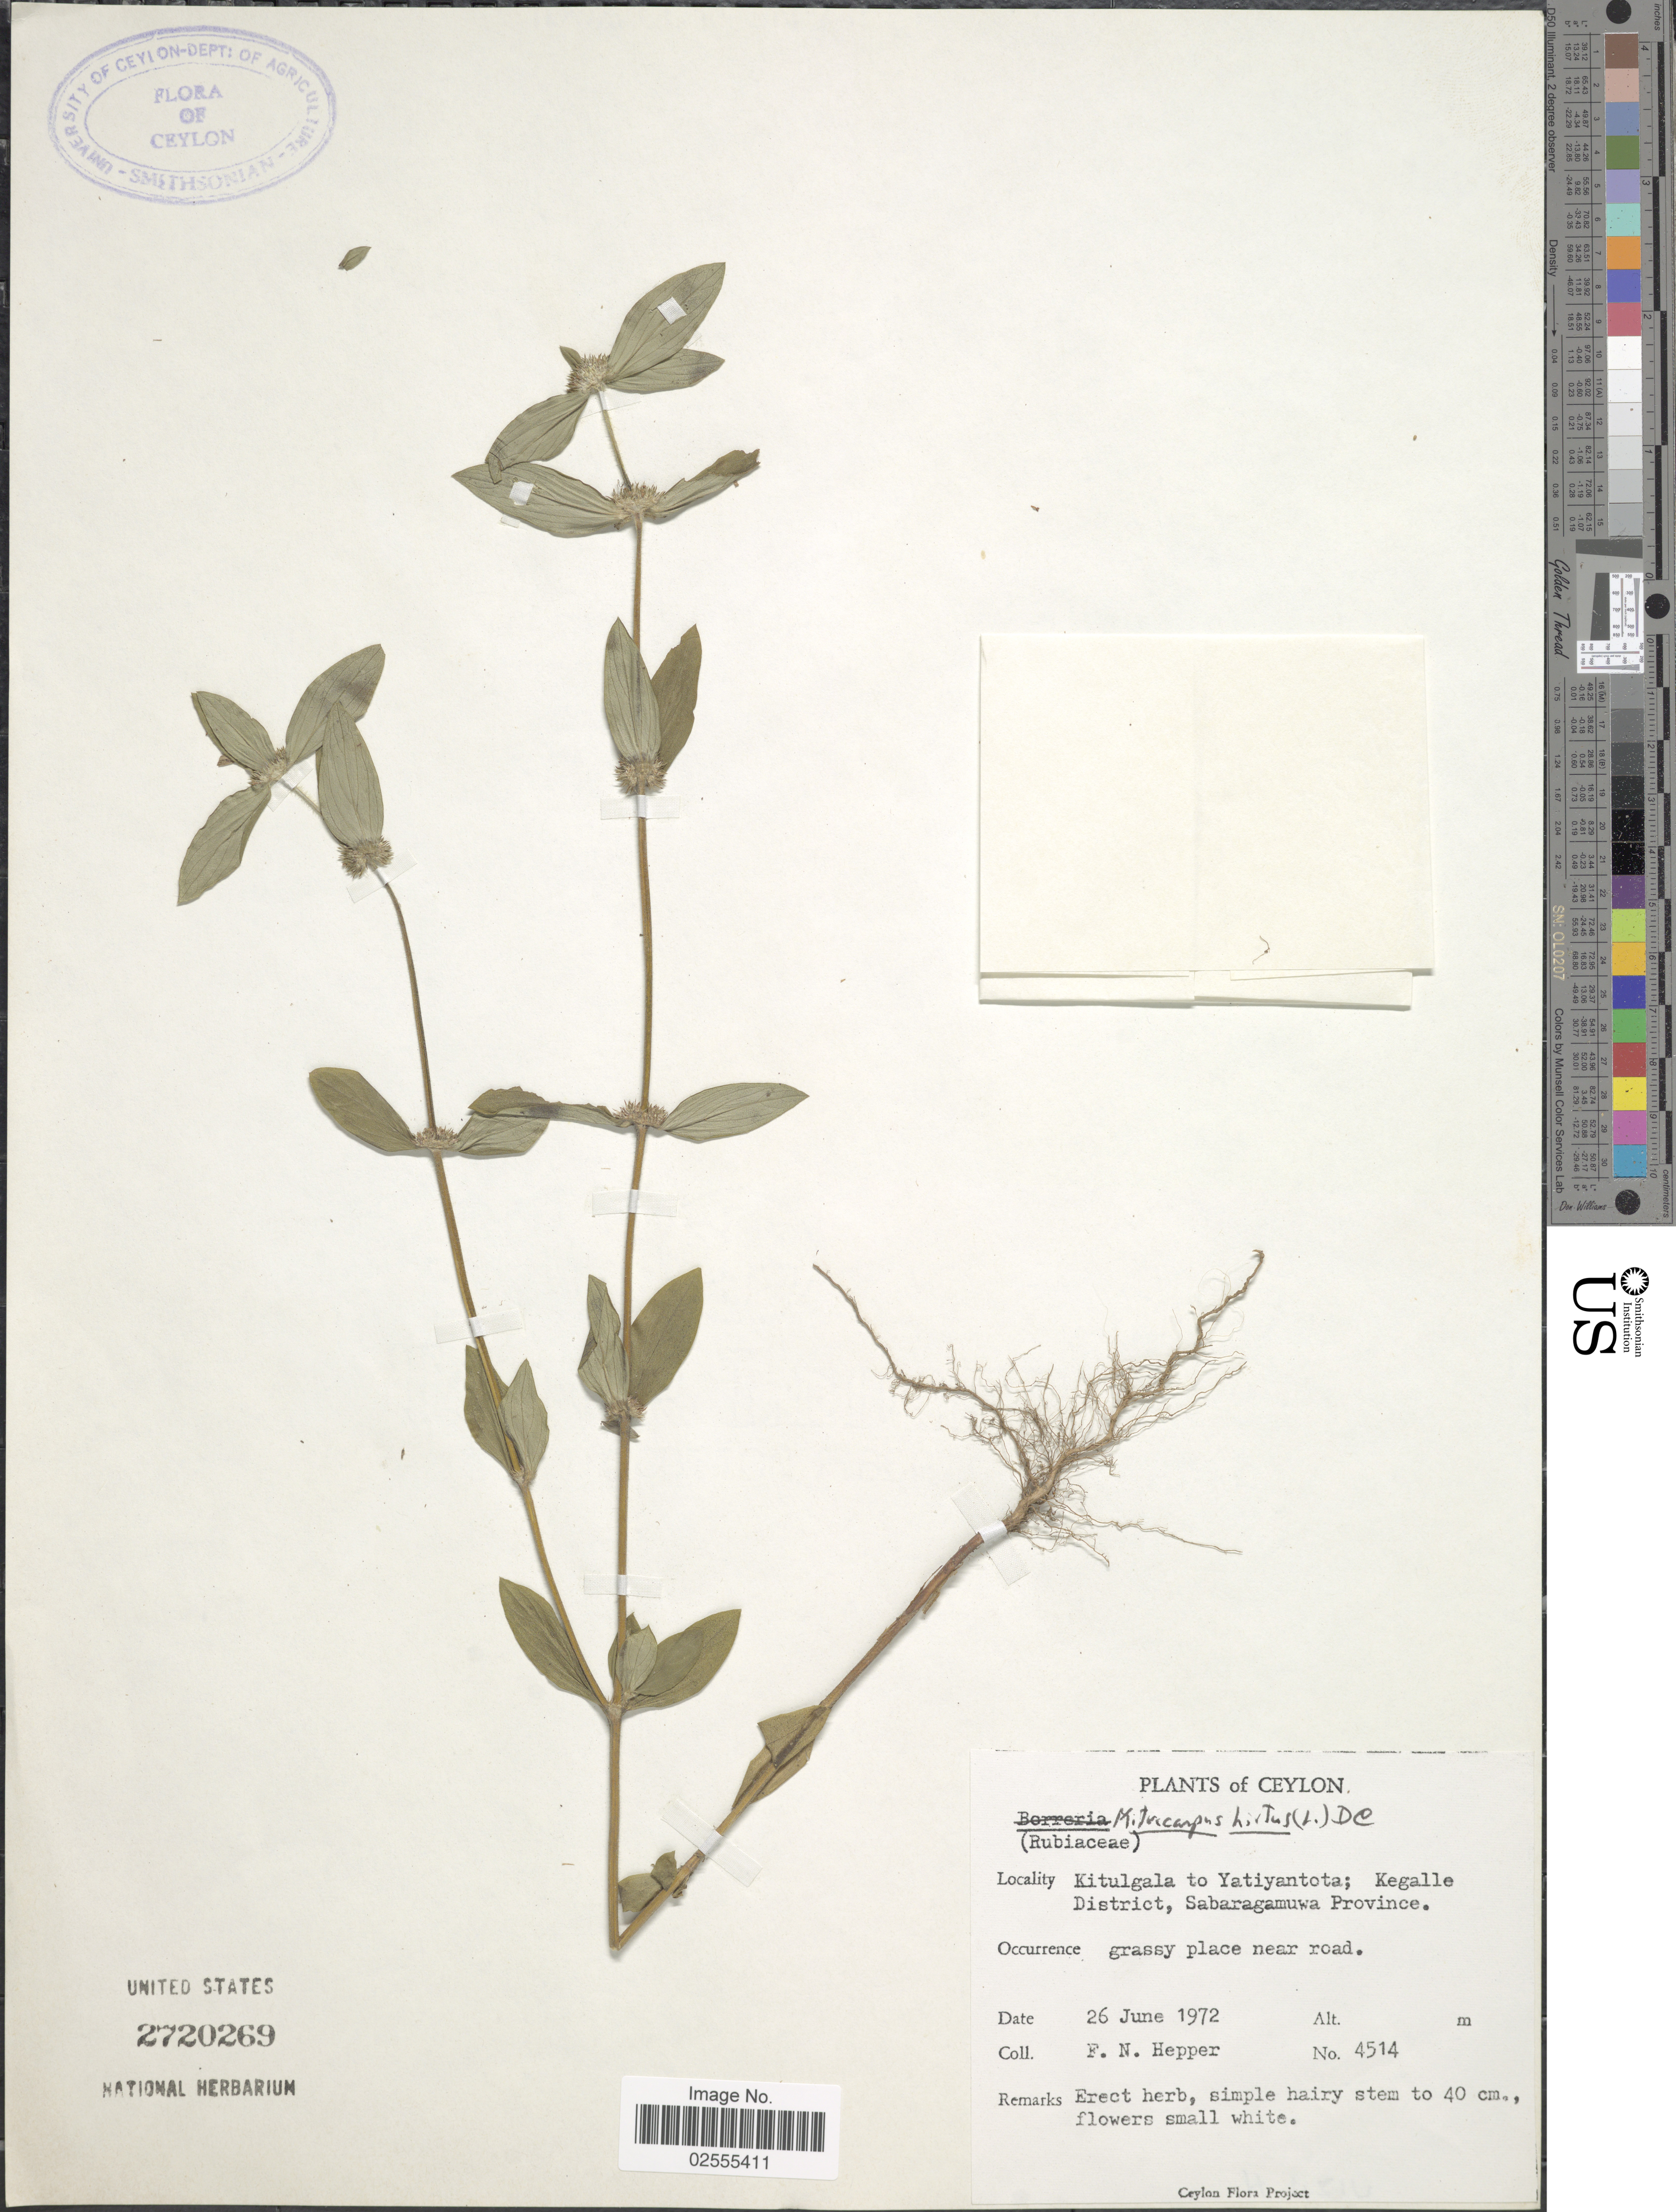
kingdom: Plantae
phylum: Tracheophyta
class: Magnoliopsida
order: Gentianales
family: Rubiaceae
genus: Mitracarpus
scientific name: Mitracarpus hirtus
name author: (L.) DC.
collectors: F. Hepper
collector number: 4514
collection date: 1972-06-26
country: Sri Lanka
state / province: Sabaragamuwa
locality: Ceylon, Kitulgala to Yatiyantota; Kegalle District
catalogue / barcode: US 2720269